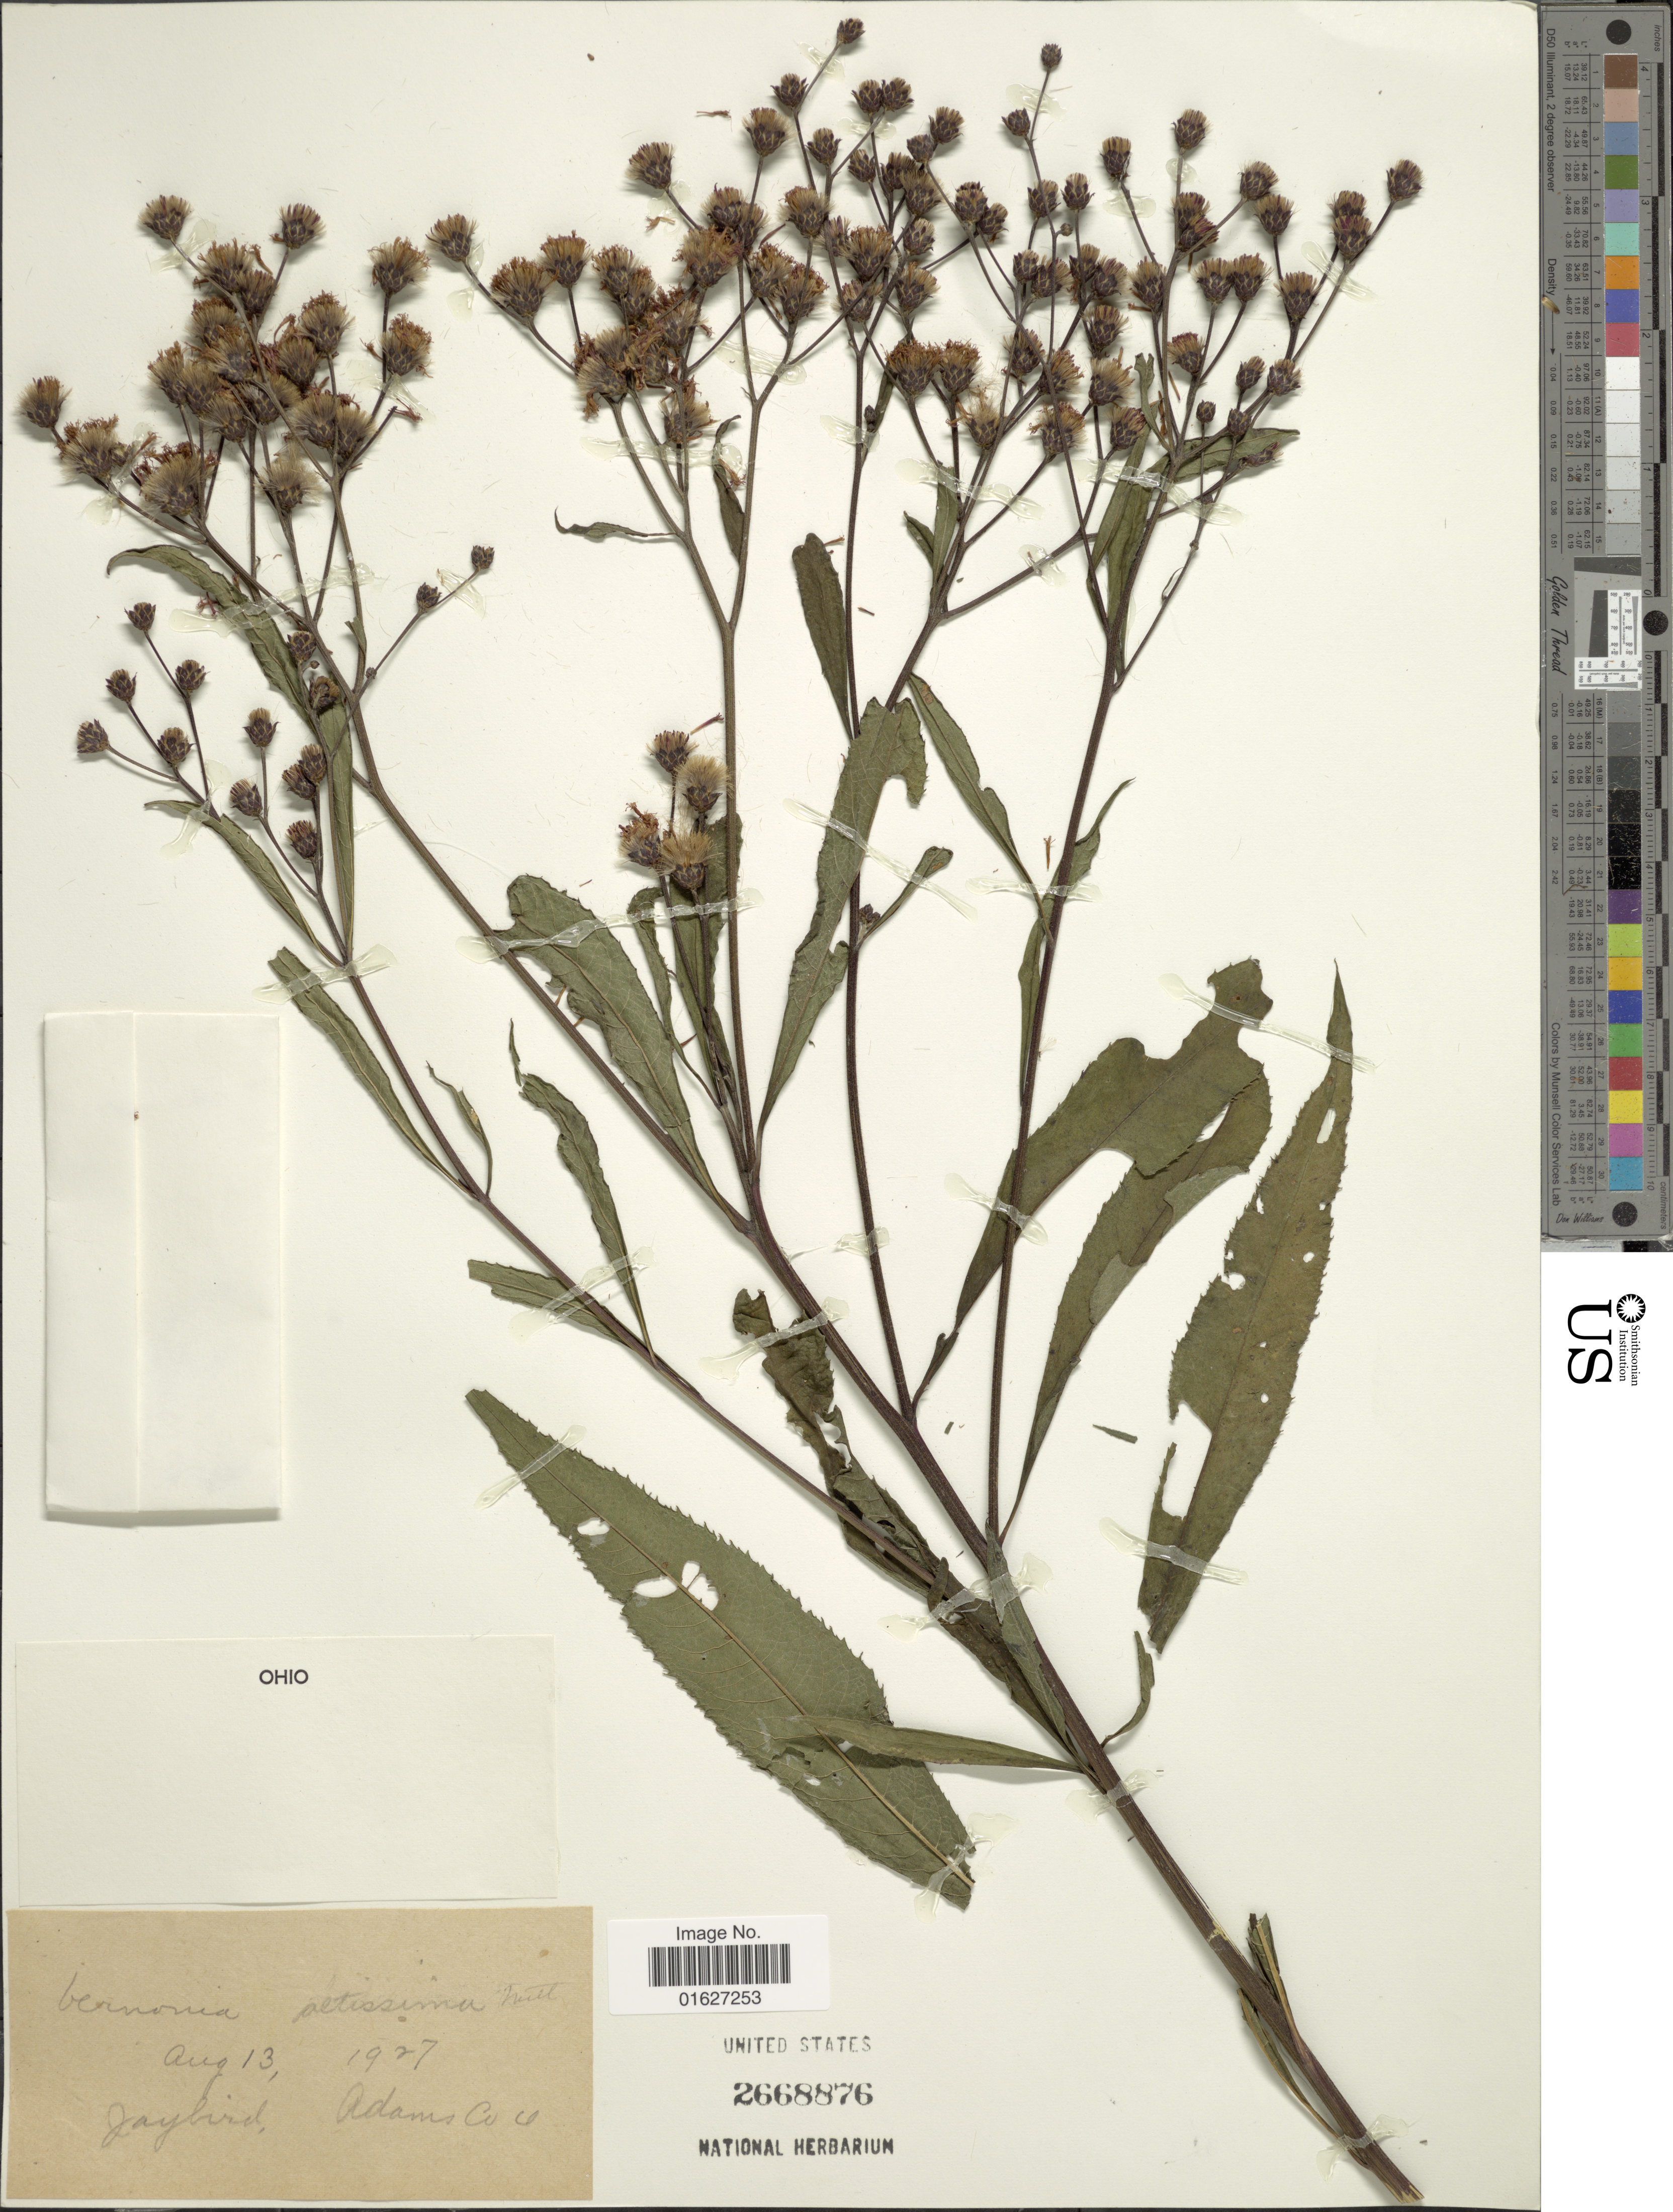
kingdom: Plantae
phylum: Tracheophyta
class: Magnoliopsida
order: Asterales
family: Asteraceae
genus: Vernonia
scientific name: Vernonia gigantea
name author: (Walter) Trel.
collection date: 1927-08-13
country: United States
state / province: Ohio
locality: Jaybird, Adams Co.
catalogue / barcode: US 2668876